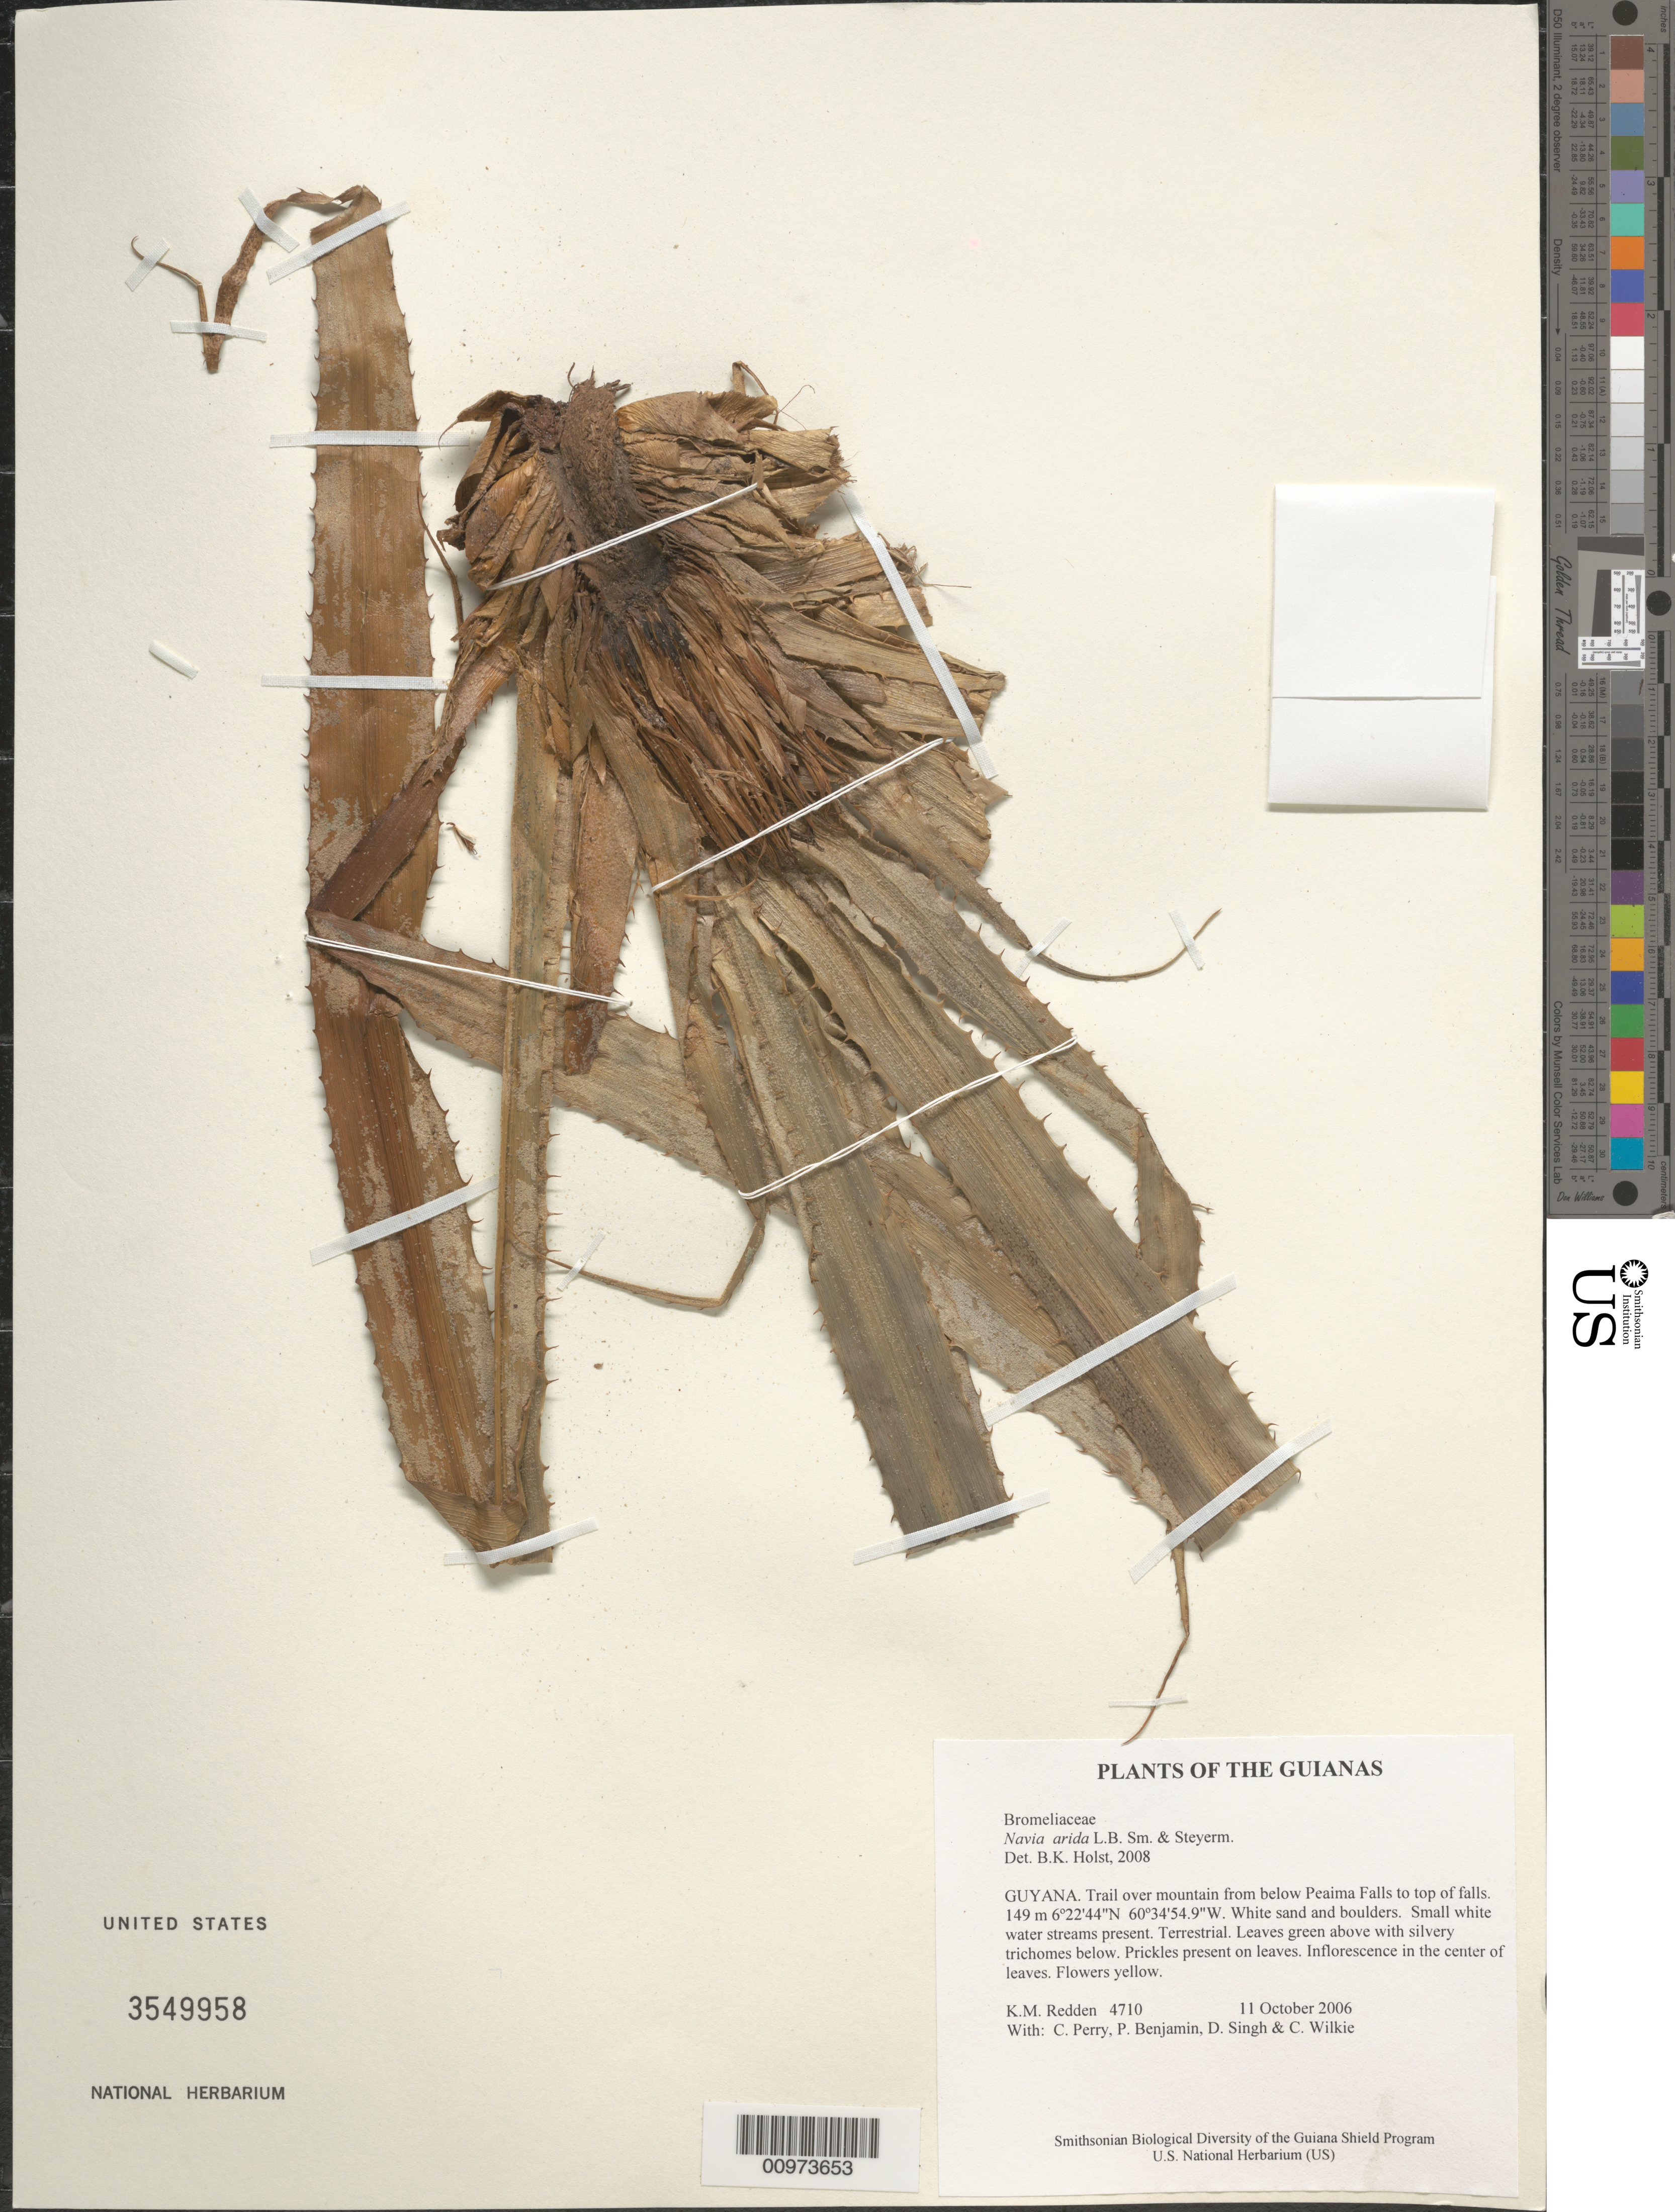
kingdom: Plantae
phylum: Tracheophyta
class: Liliopsida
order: Poales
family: Bromeliaceae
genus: Navia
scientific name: Navia arida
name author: L.B. Sm. & Steyerm.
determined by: Holst, Bruce K.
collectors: K. M. Redden, C. Perry, P. Benjamin, D. Singh & C. Wilkie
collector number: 4710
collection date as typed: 11 October 2006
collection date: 2006-10-11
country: Guyana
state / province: Cuyuni-Mazaruni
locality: Trail over mountain from below Peaima Falls to top of falls.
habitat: White sand and boulders. Small white water streams present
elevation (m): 149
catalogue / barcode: US 3549958